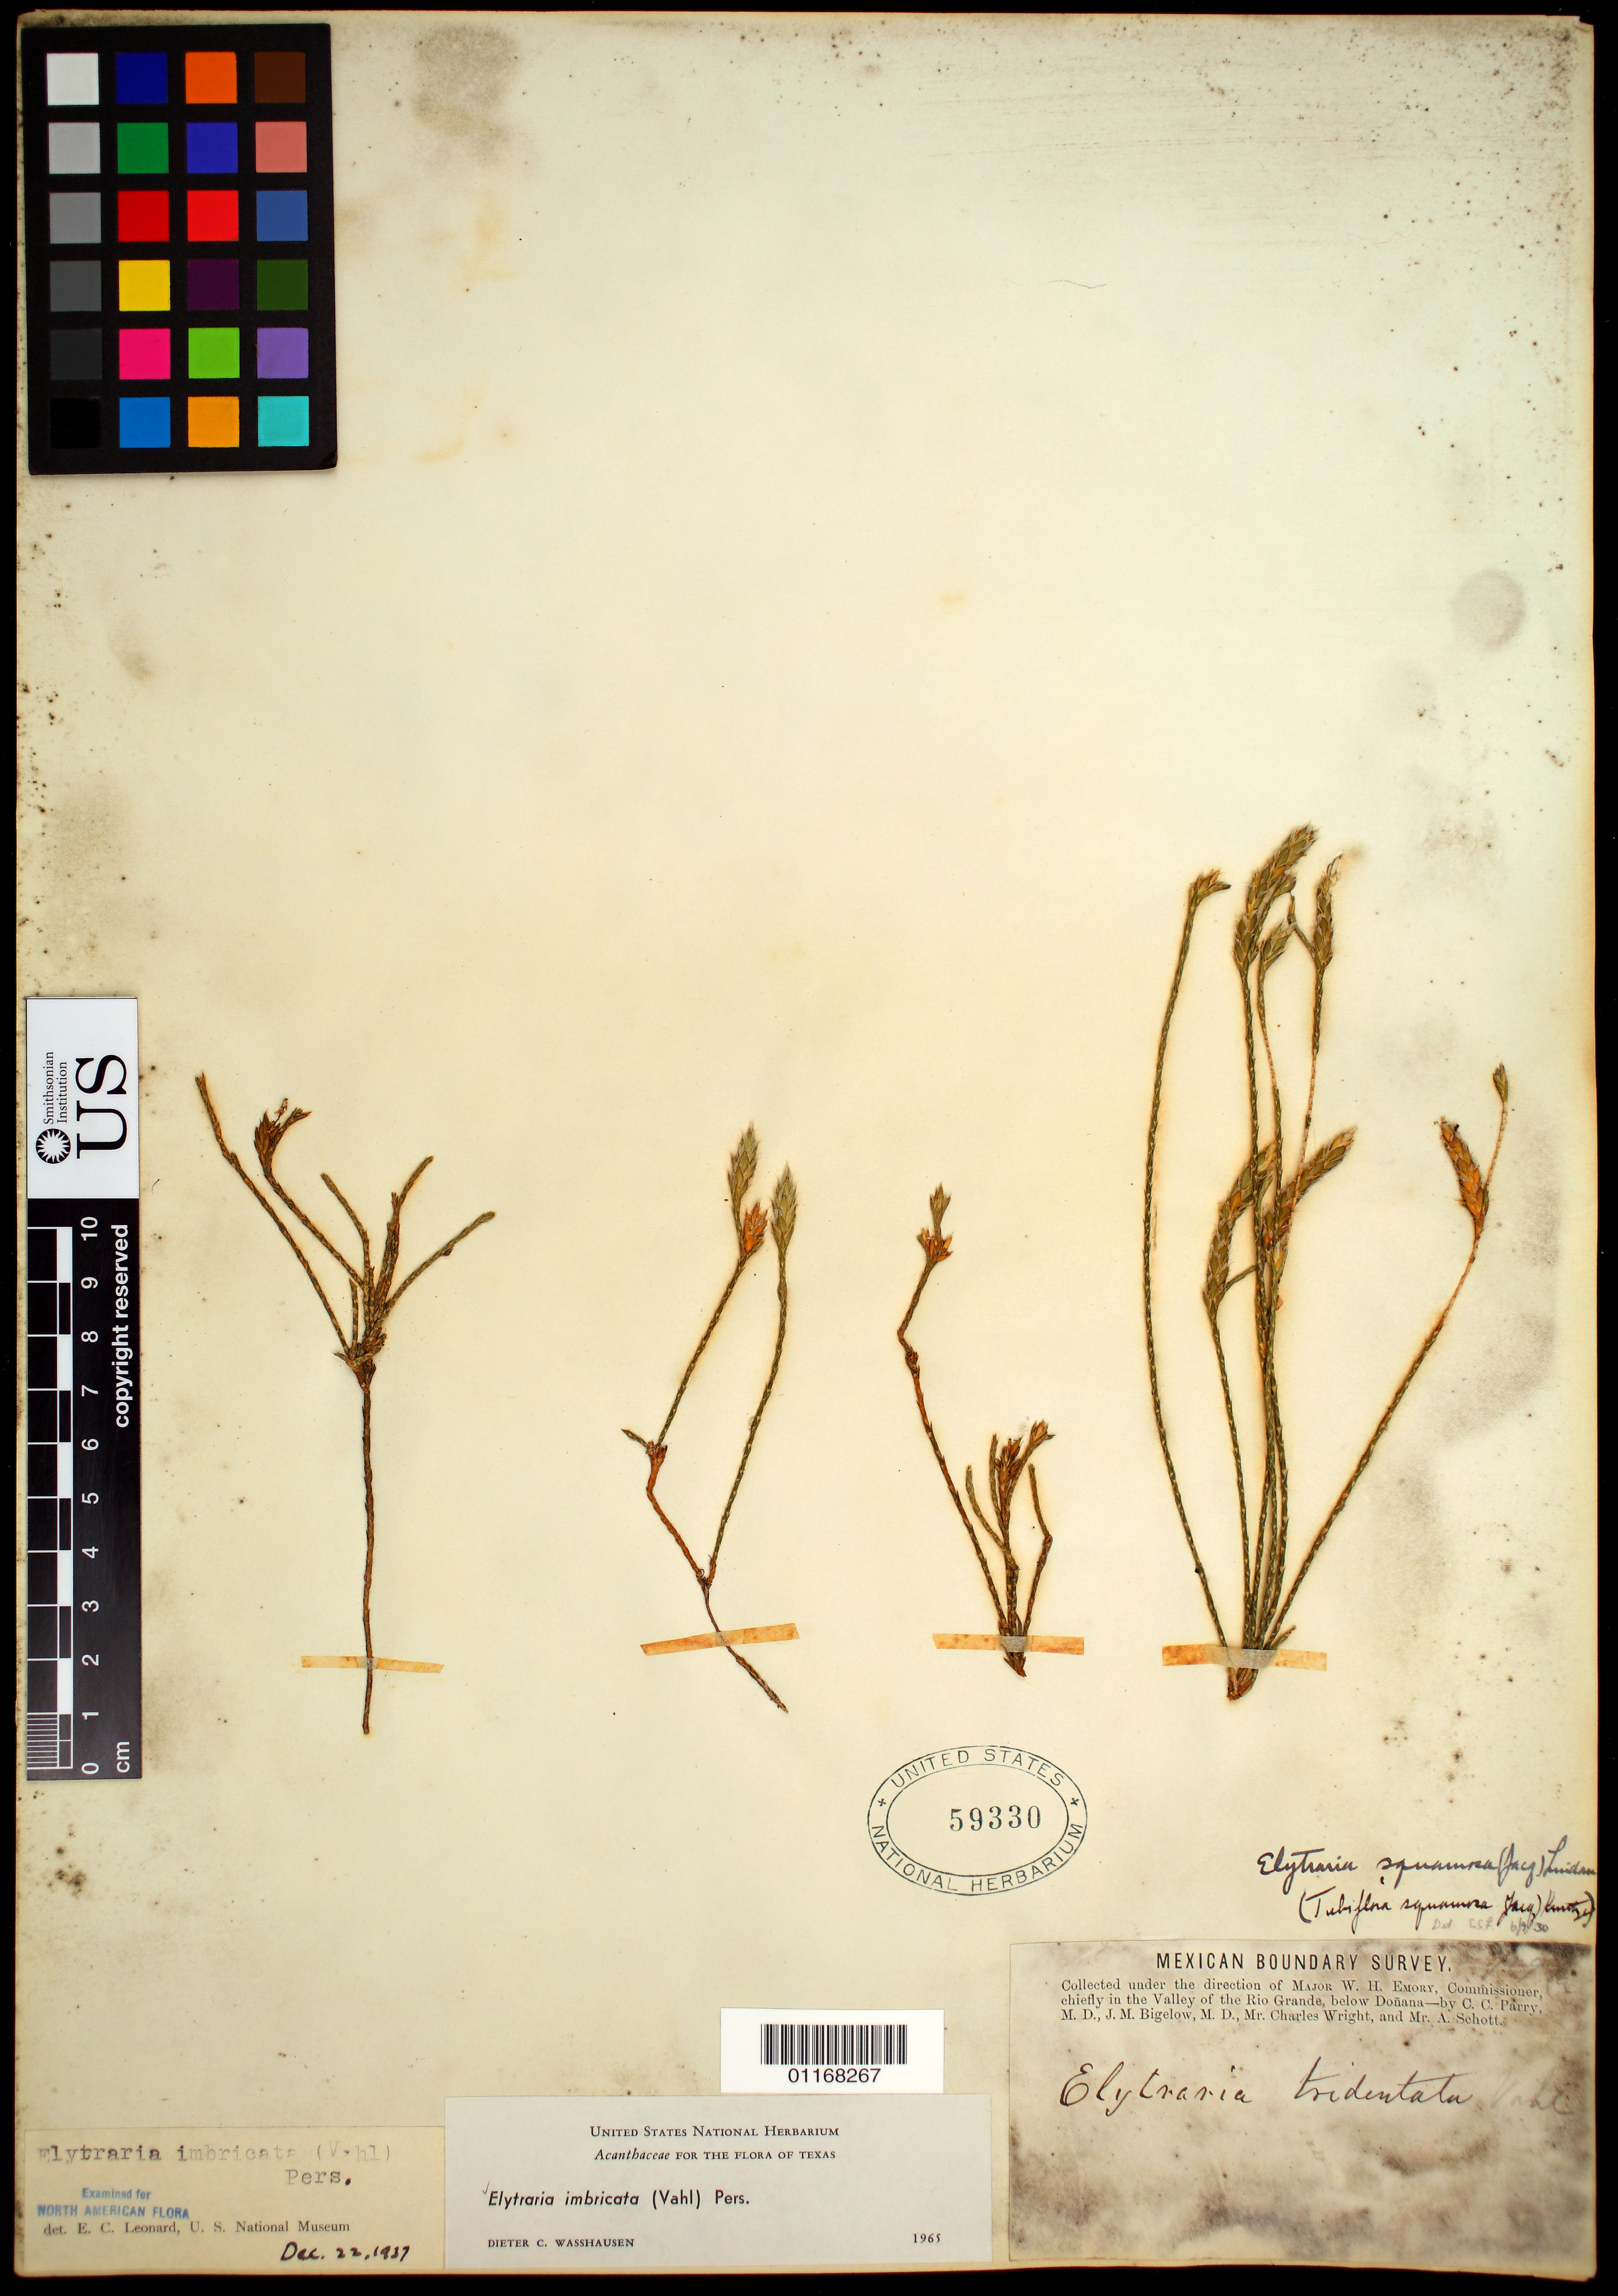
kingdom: Plantae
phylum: Tracheophyta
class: Magnoliopsida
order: Lamiales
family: Acanthaceae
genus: Elytraria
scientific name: Elytraria imbricata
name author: (Vahl) Pers.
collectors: C. C. Parry, J. M. Bigelow, C. Wright & A. Schott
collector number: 769a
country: United States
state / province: Texas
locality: in the Valley of the Rio Grande, below Donana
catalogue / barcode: US 59330